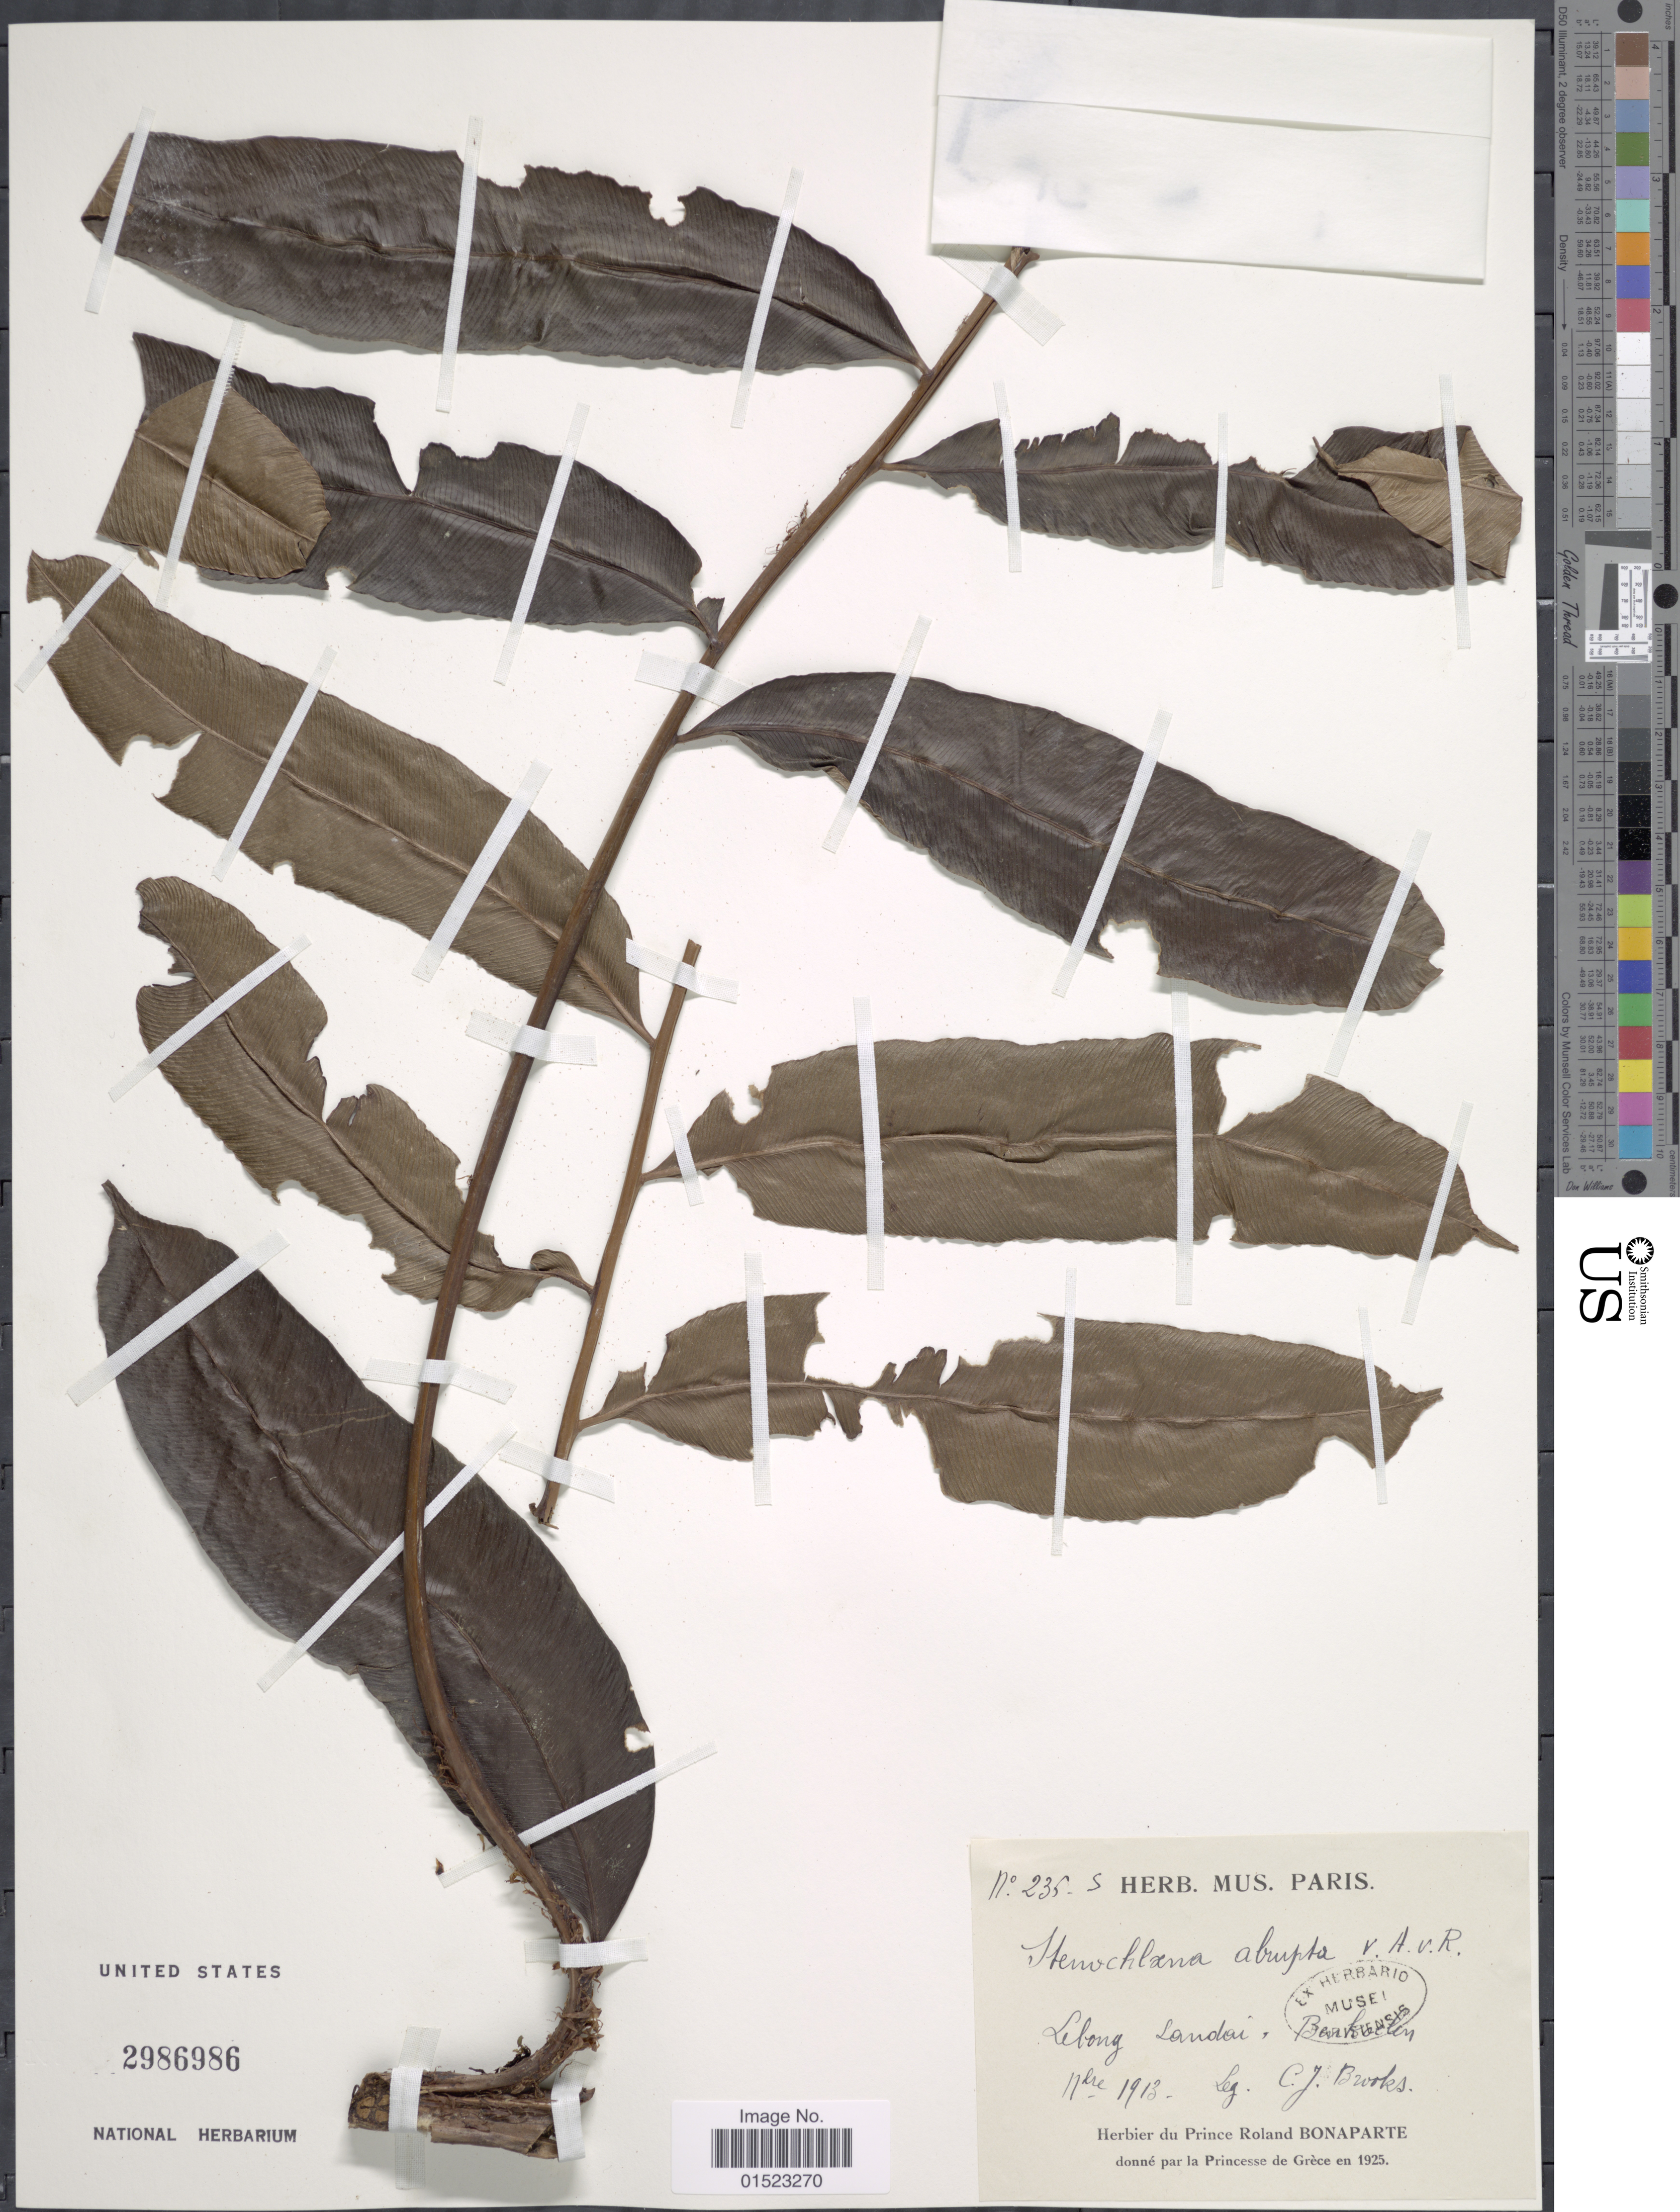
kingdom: Plantae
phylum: Tracheophyta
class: Polypodiopsida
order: Polypodiales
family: Blechnaceae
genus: Stenochlaena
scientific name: Stenochlaena abrupta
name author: Alderw.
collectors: C. J. Brooks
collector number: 235 S*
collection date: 1913-11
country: India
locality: Lebong Landoi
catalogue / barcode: US 2986986